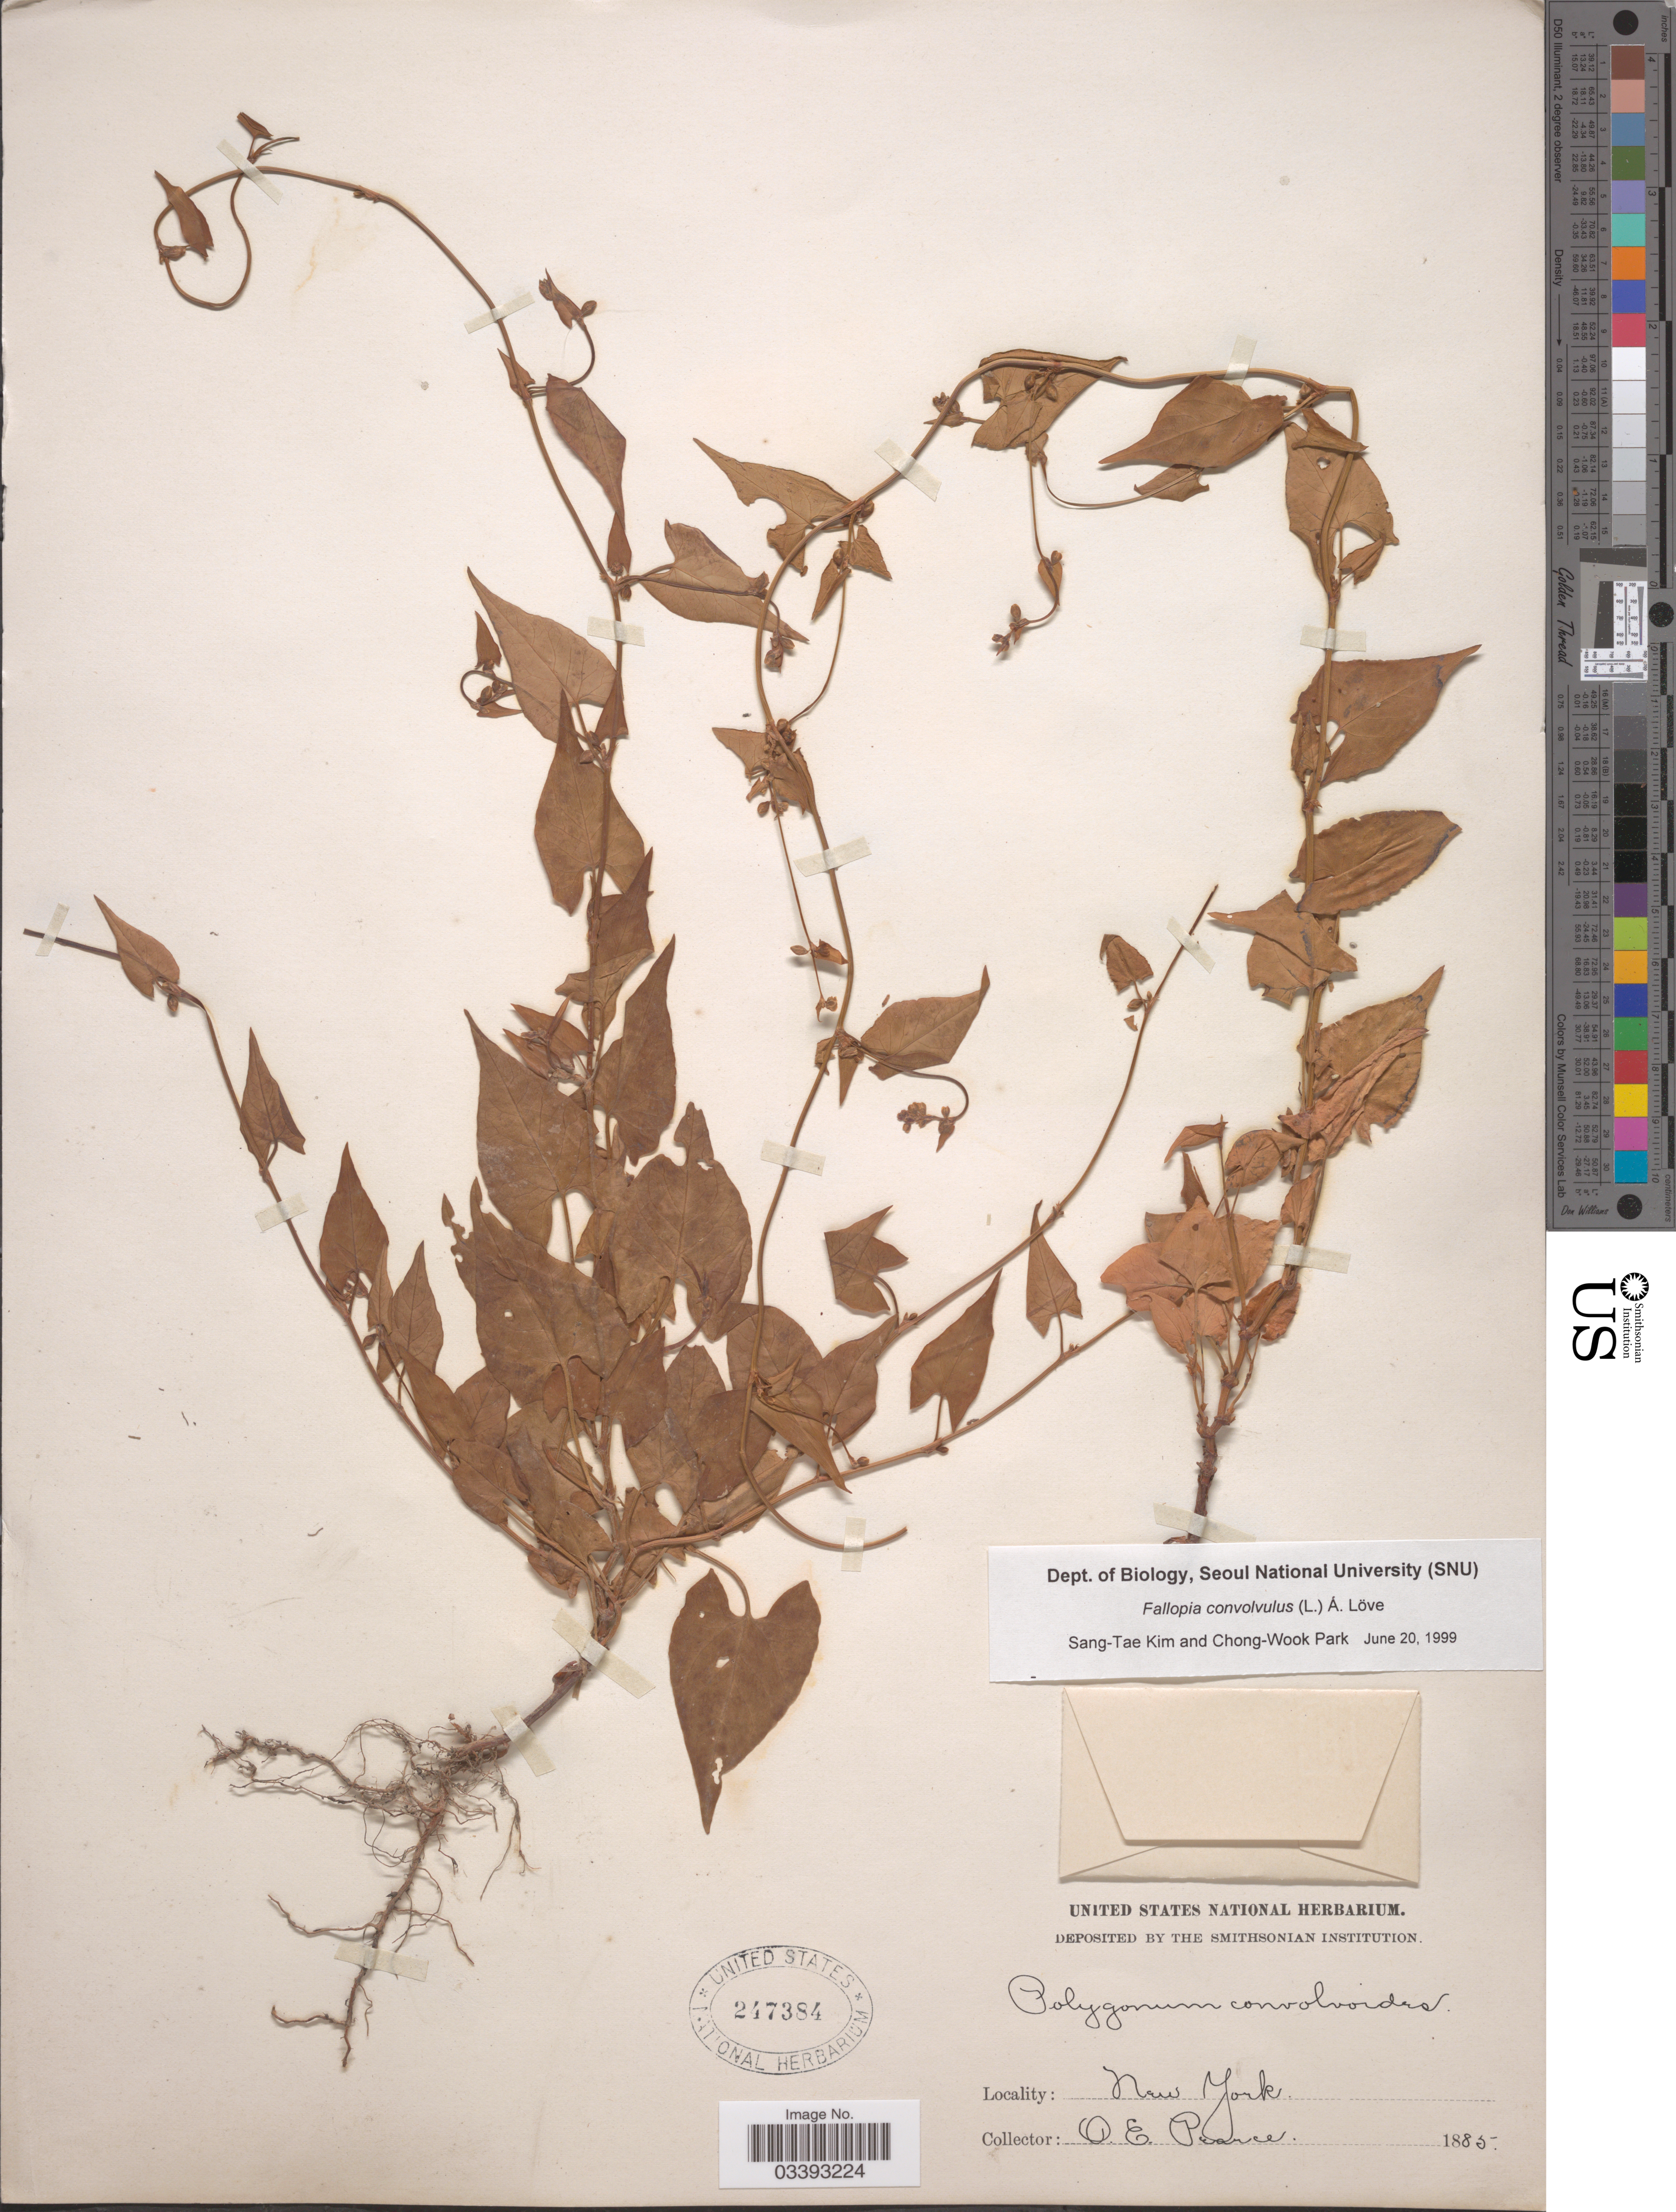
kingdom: Plantae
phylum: Tracheophyta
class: Magnoliopsida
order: Caryophyllales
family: Polygonaceae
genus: Fallopia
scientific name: Fallopia convolvulus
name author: (L.) Á. Löve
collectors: O. E. Pearce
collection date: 1885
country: United States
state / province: New York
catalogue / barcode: US 247384